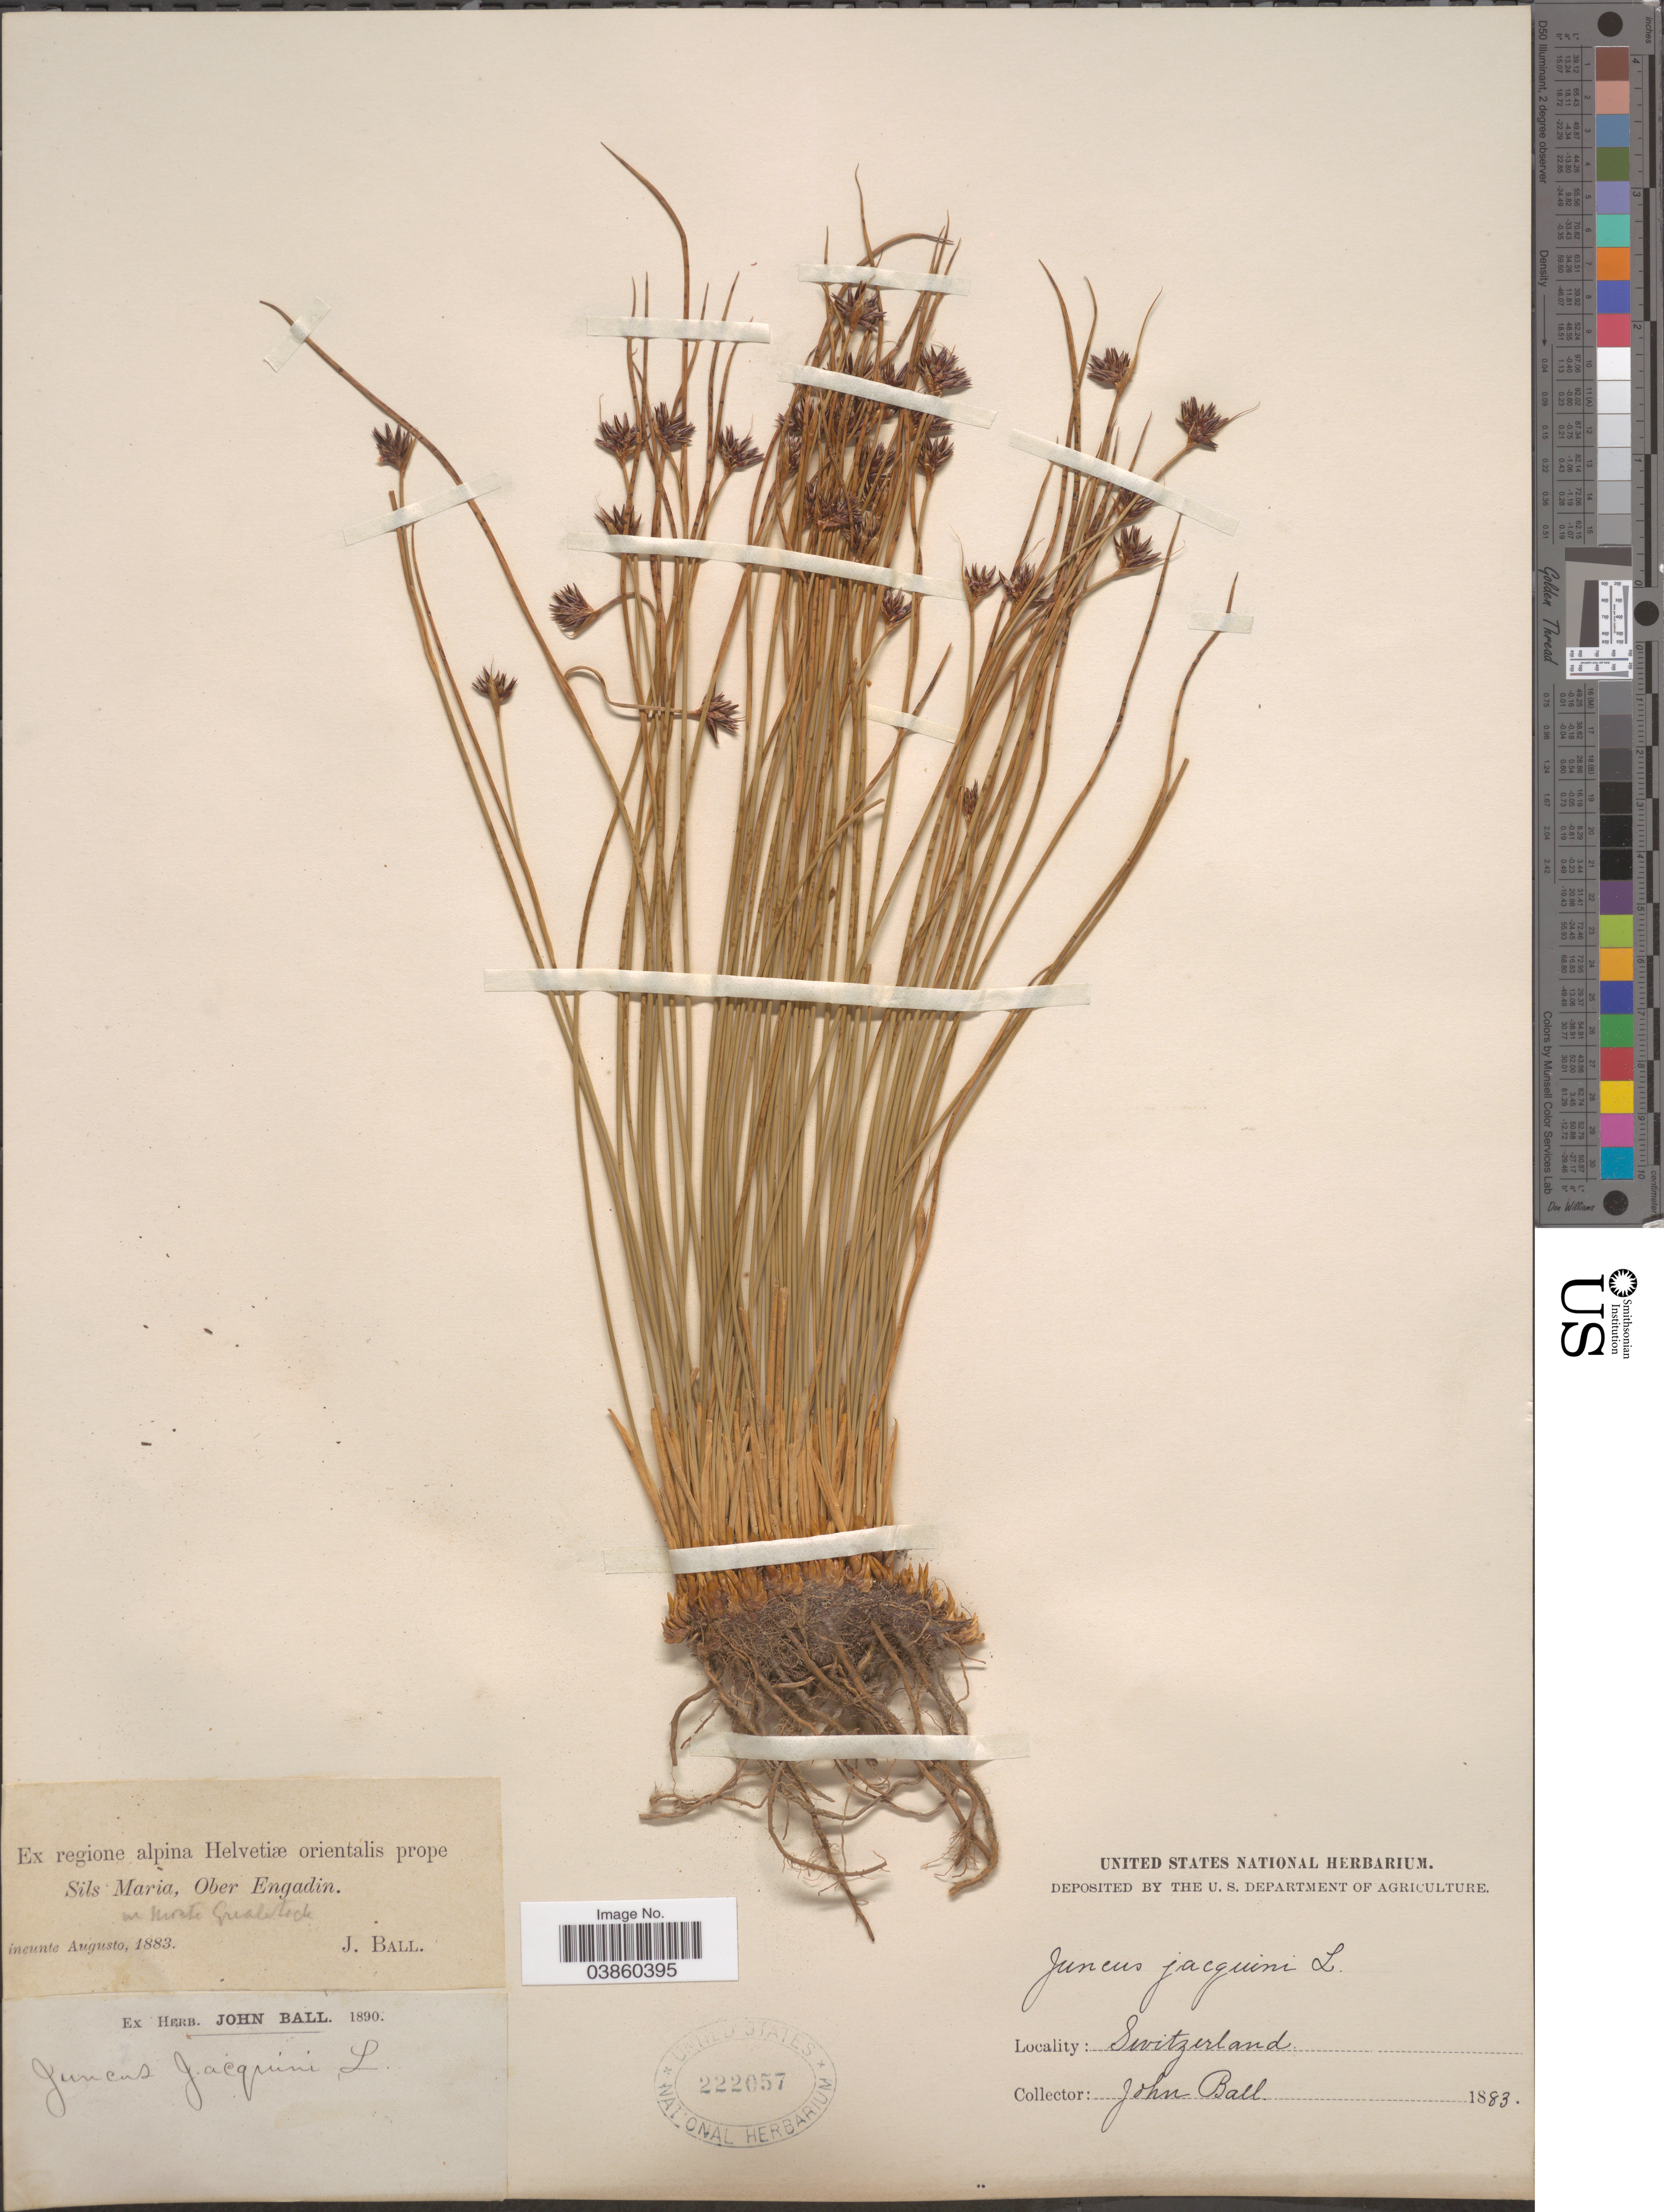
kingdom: Plantae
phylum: Tracheophyta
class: Liliopsida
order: Poales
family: Juncaceae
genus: Juncus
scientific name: Juncus jacquinii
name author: L.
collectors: J. Ball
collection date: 1883-08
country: Switzerland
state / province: Graubunden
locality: Ex regione alpina Helvetiæ orientalis prope Sils Maria, Ober Engadin.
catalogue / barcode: US 222057